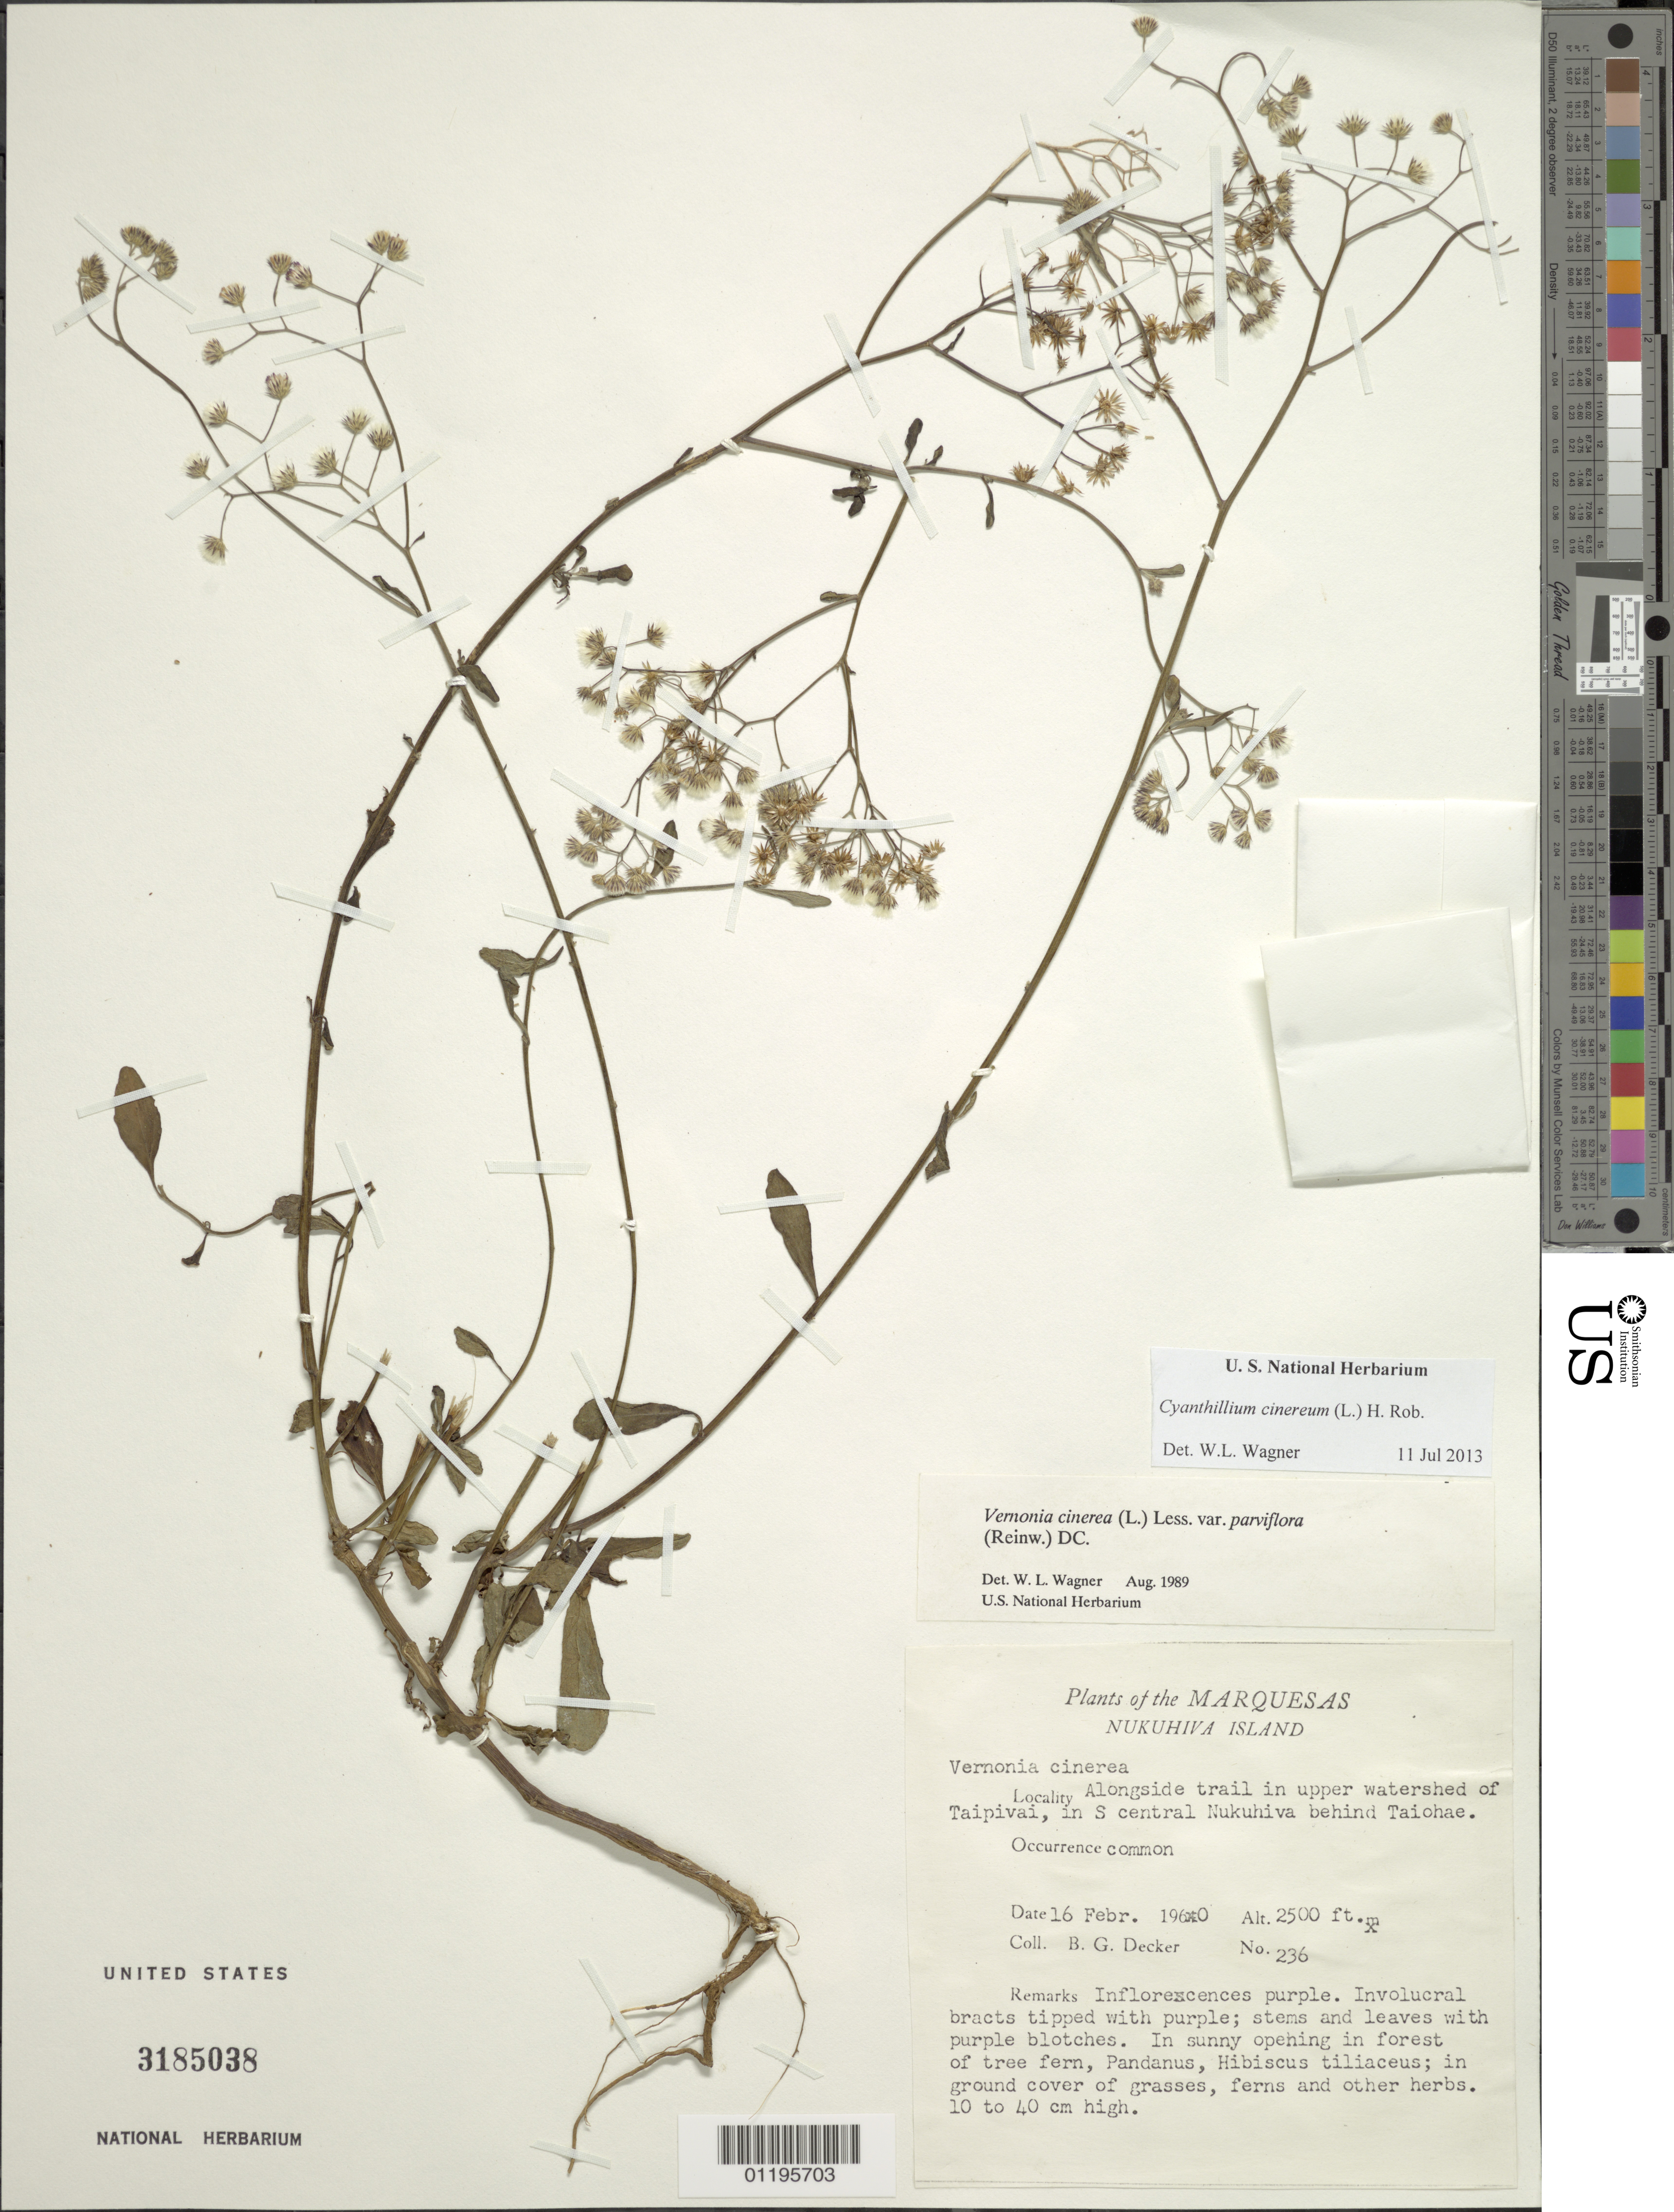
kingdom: Plantae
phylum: Tracheophyta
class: Magnoliopsida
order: Asterales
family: Asteraceae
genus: Cyanthillium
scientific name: Cyanthillium cinereum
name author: (L.) H. Rob.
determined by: Wagner, W. L., (BOT), Smithsonian Institution - National Museum of Natural History (UNITED STATES)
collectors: B. G. Decker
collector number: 236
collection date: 1960-02-16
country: French Polynesia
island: Nuku Hiva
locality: alongside trail in upper watershed of Taipivai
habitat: By trail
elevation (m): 762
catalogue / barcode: US 3185038